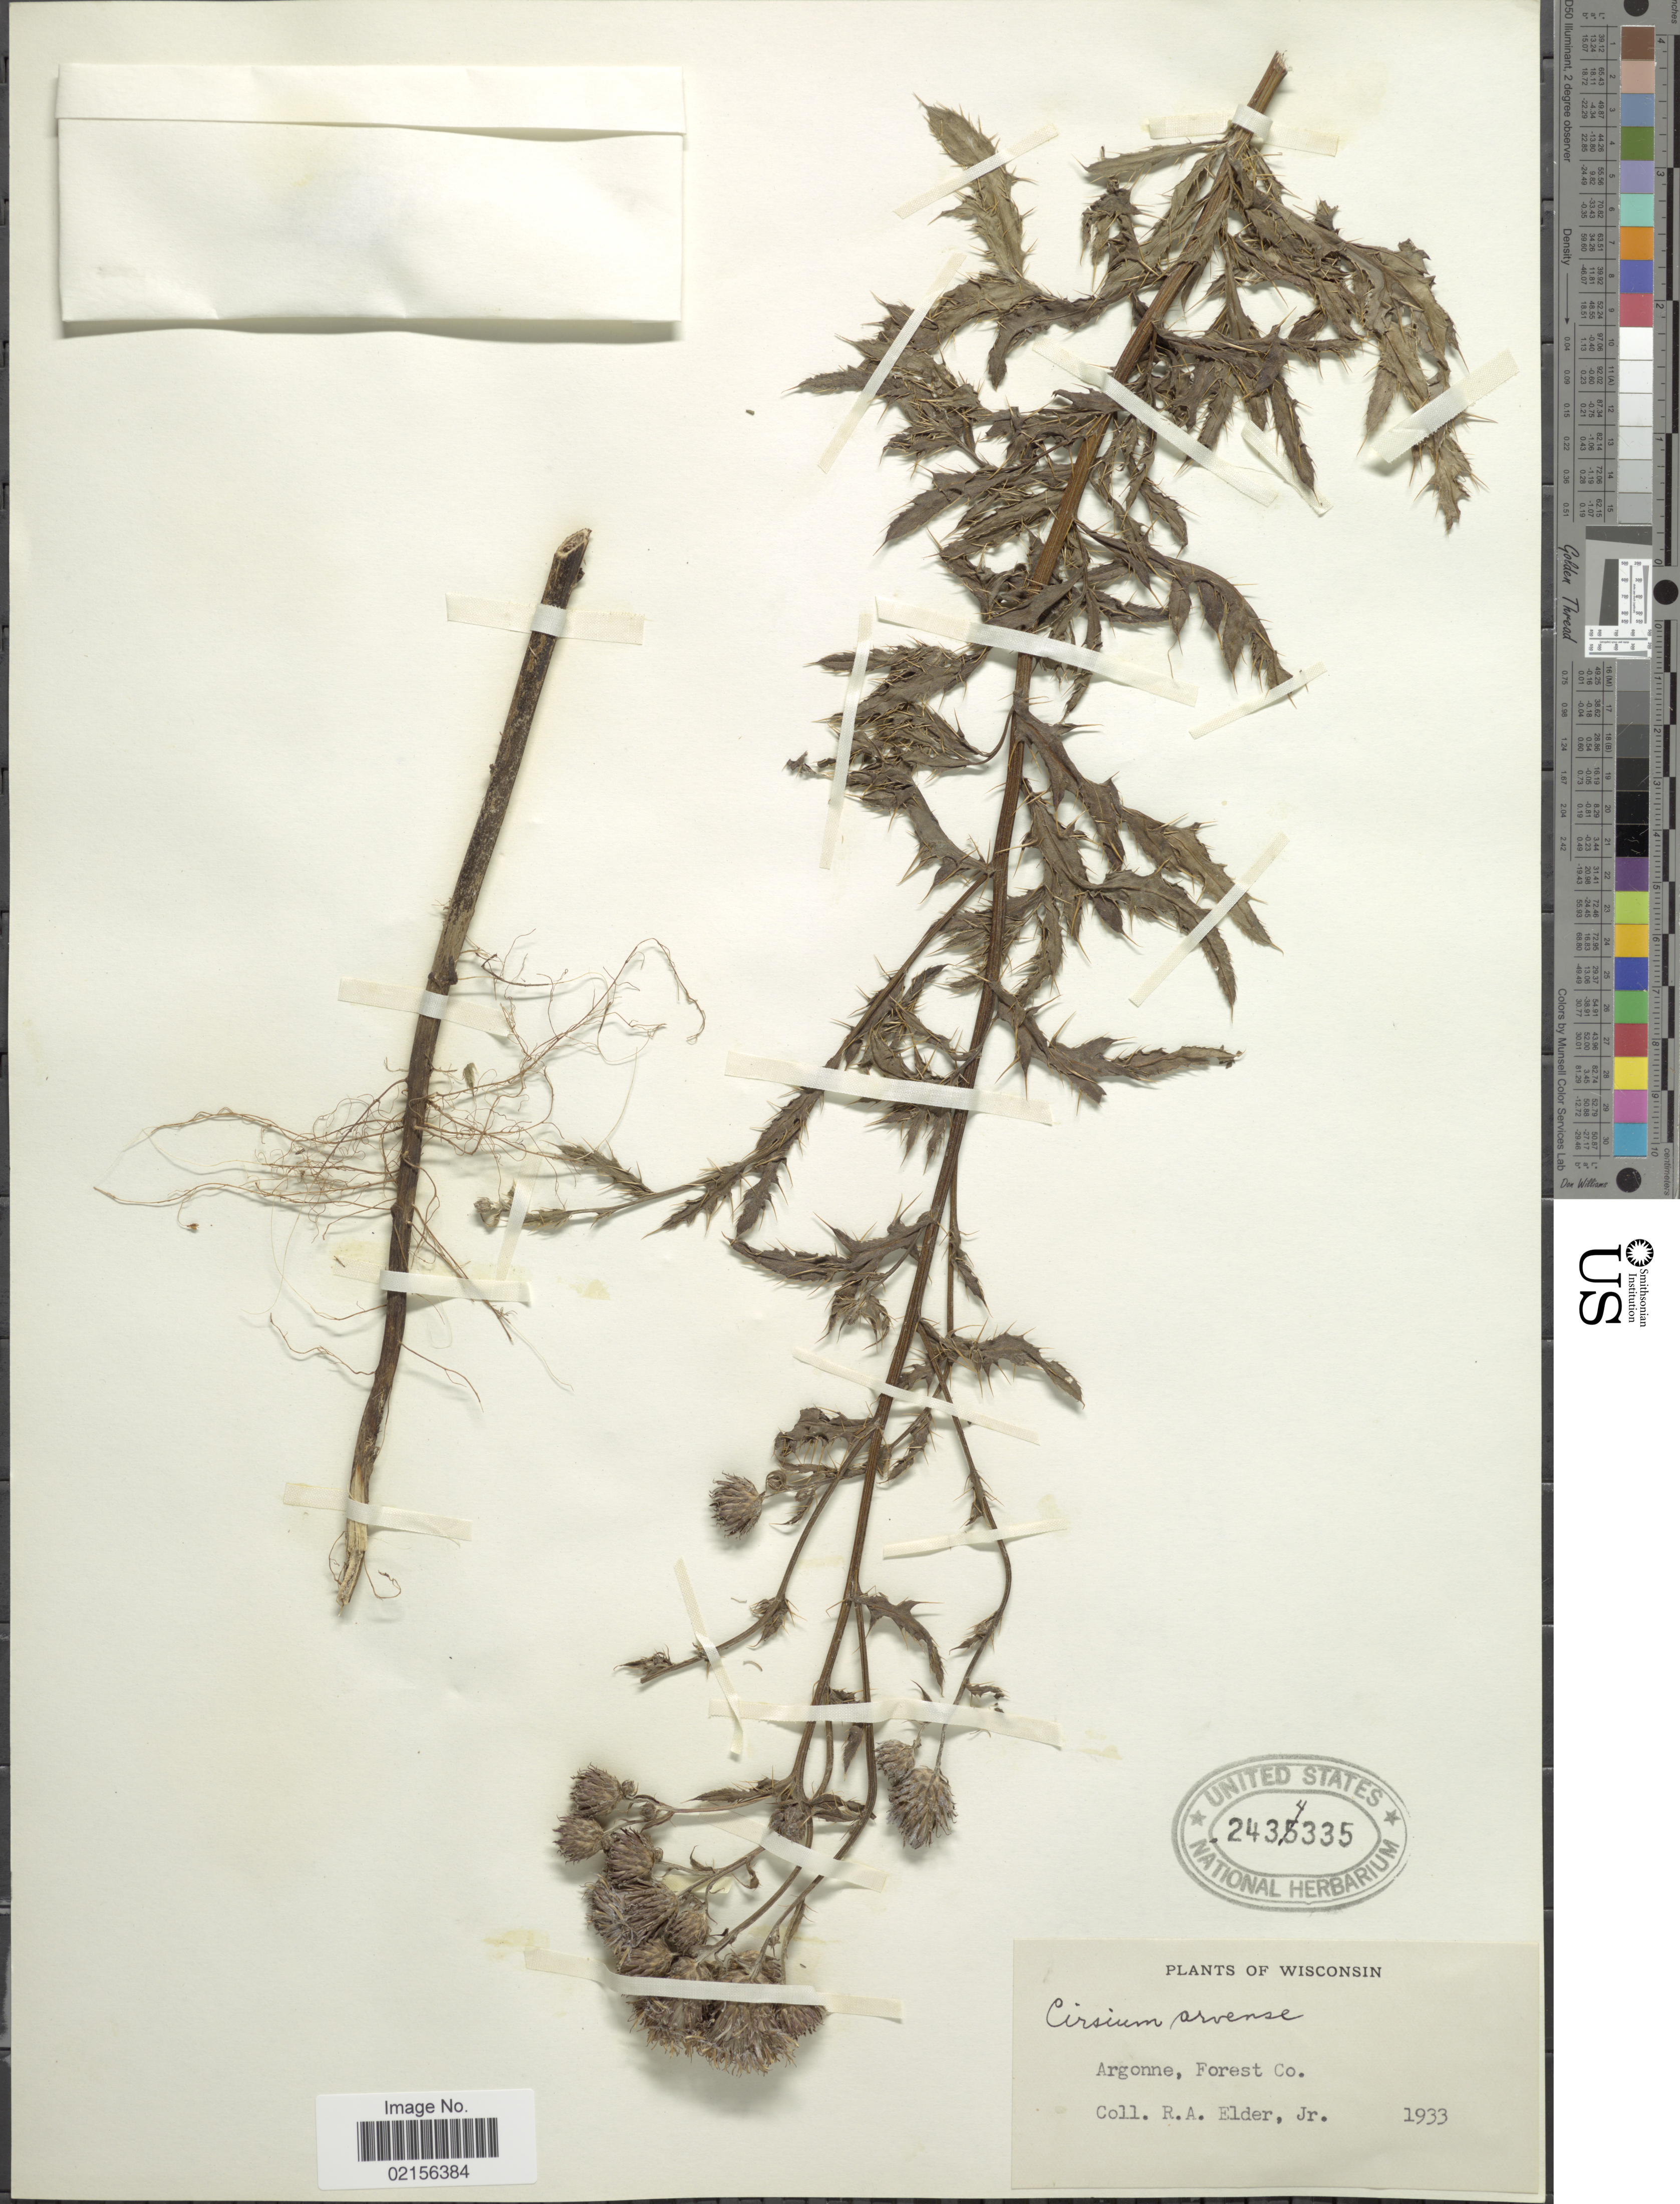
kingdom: Plantae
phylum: Tracheophyta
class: Magnoliopsida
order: Asterales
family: Asteraceae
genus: Cirsium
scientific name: Cirsium arvense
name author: (L.) Scop.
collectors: R. Elder Jr.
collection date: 1933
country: United States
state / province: Wisconsin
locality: Argonne, Forest Co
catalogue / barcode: US 2434335